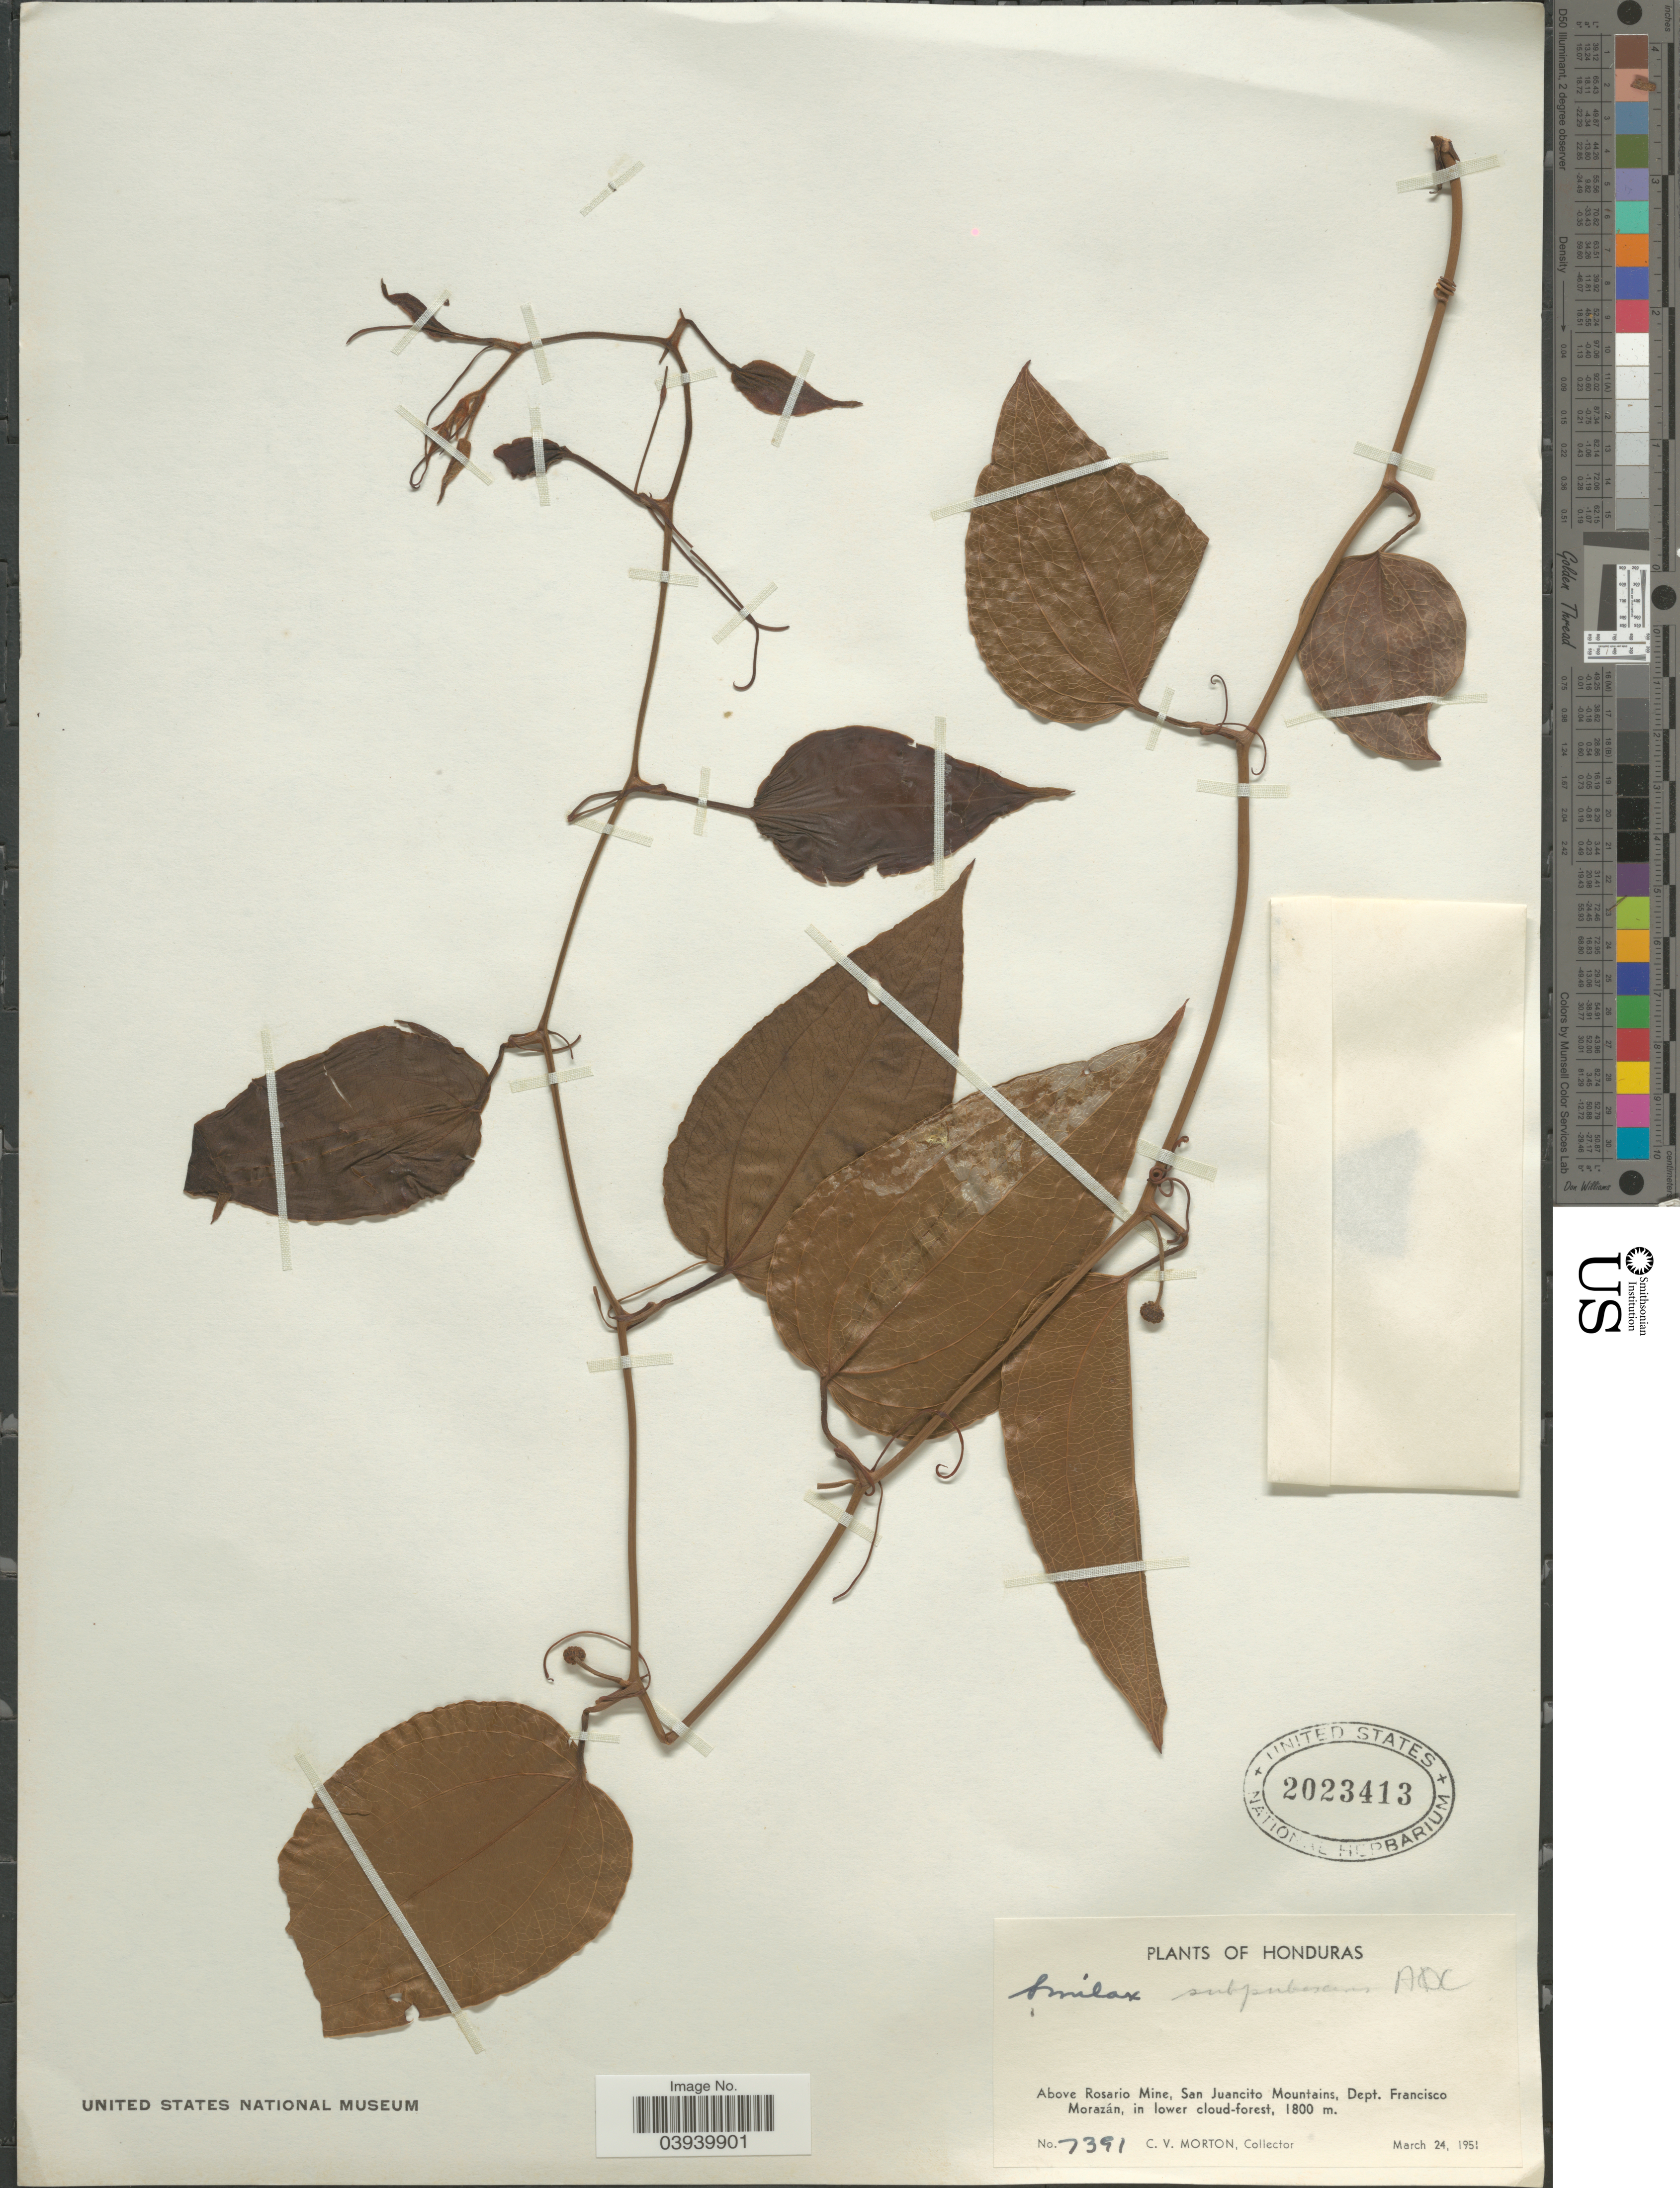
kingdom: Plantae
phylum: Tracheophyta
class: Liliopsida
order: Liliales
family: Smilacaceae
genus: Smilax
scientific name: Smilax subpubescens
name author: A. DC.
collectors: C. V. Morton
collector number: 7391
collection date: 1951-03-24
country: Honduras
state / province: Fco. Morazán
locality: Above Rosario Mine, San Juancito Mountains, Dept. Francisco Morazán.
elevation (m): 1800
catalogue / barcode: US 2023413